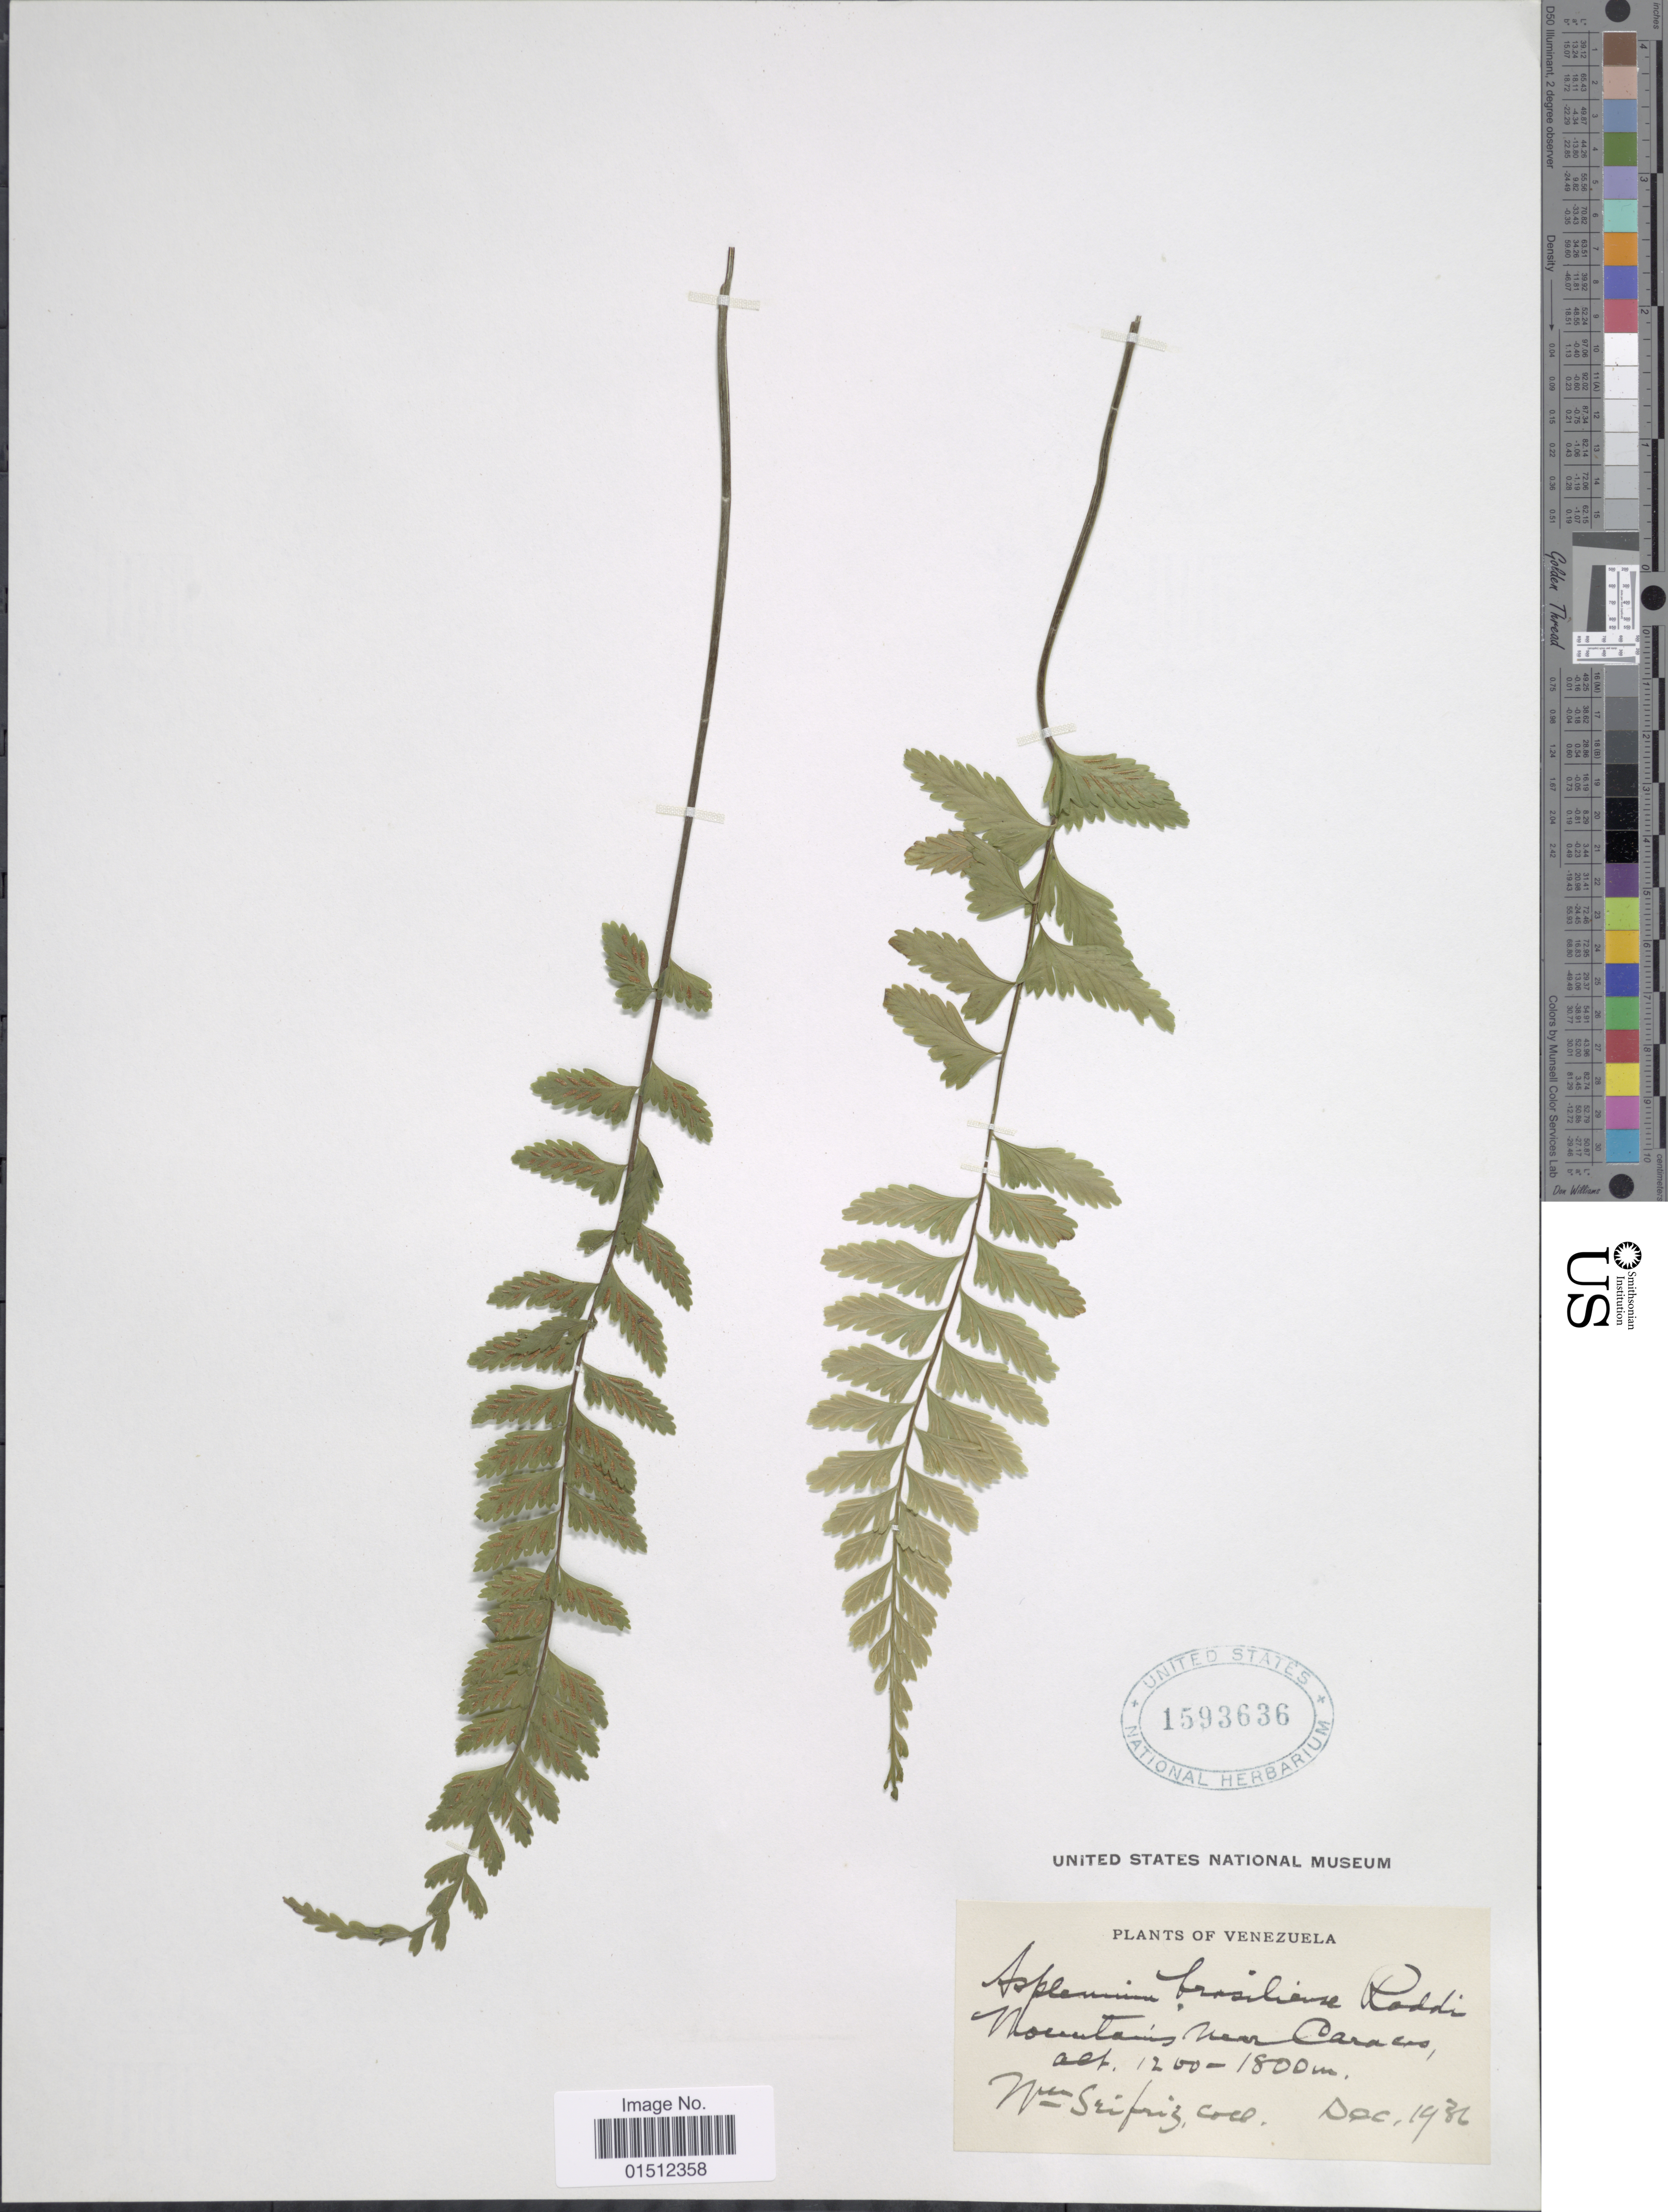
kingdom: Plantae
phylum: Tracheophyta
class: Polypodiopsida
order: Polypodiales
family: Aspleniaceae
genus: Asplenium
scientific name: Asplenium raddianum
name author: Gaudich.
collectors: W. Seifriz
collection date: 1936-12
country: Venezuela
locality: Venezuela, Mountains near Caracas.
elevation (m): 1200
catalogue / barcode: US 1593636